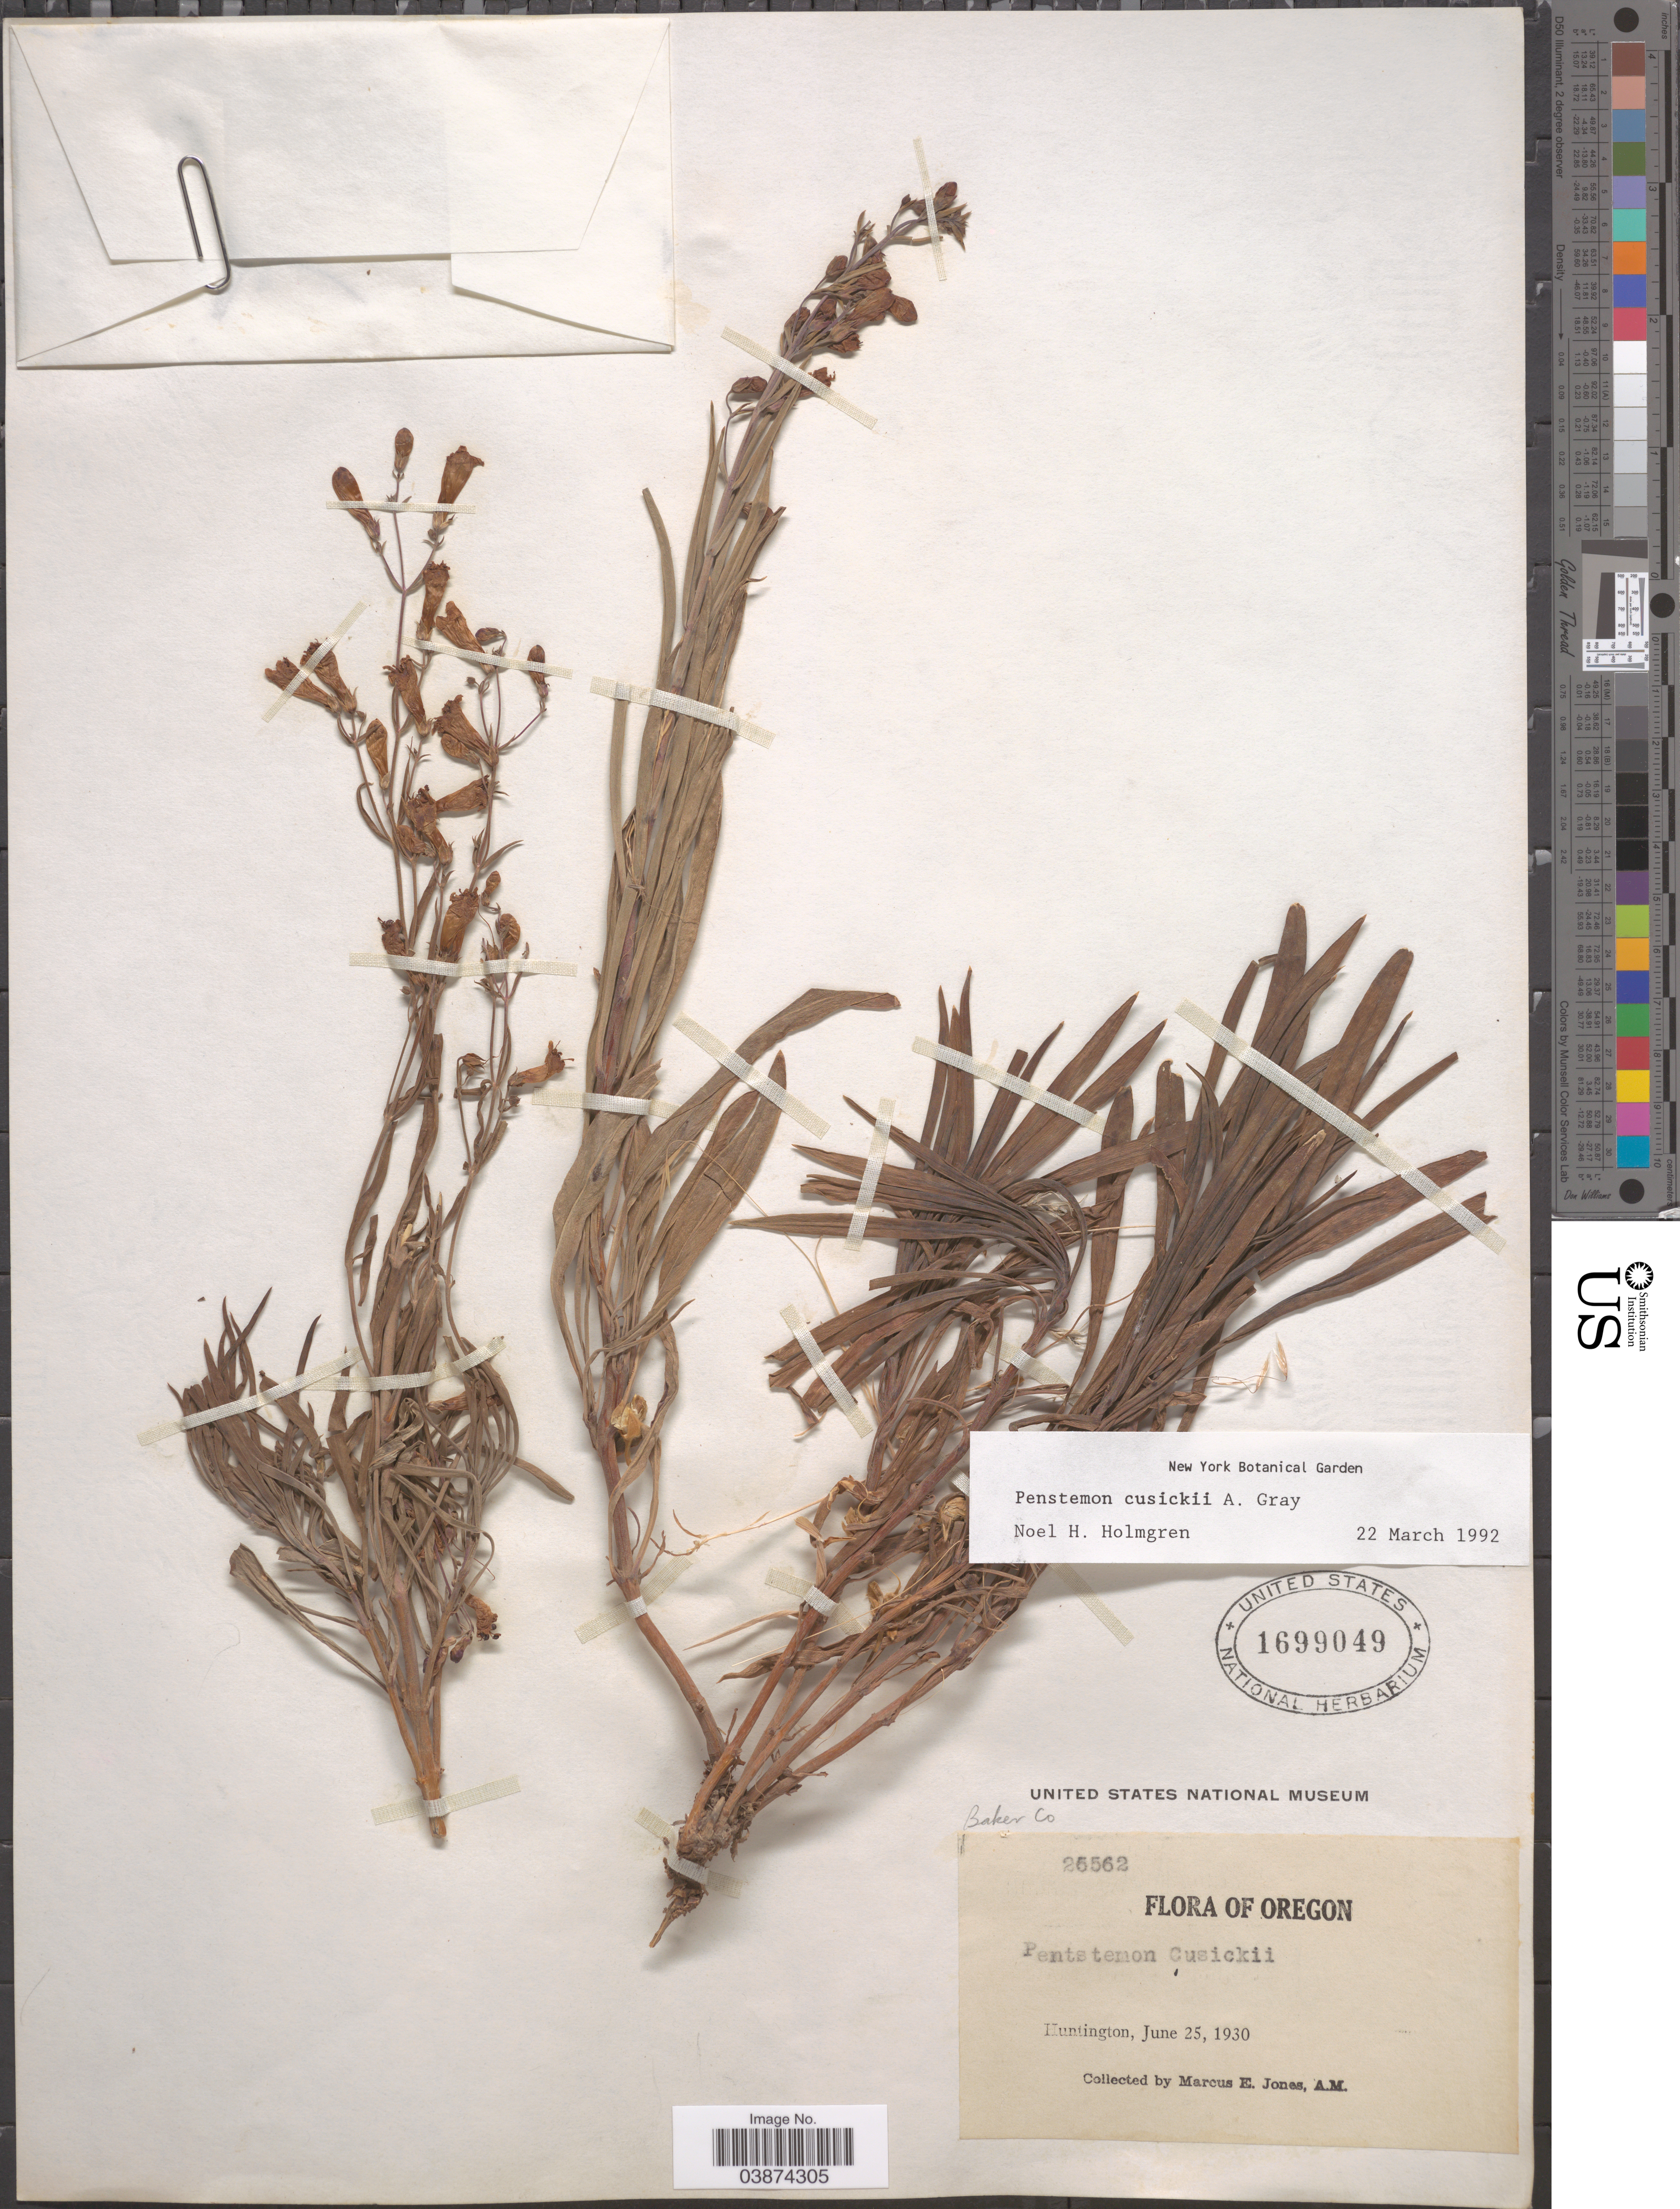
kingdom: Plantae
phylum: Tracheophyta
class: Magnoliopsida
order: Lamiales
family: Plantaginaceae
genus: Penstemon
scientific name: Penstemon cusickii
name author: A. Gray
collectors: M. E. Jones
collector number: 25562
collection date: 1930-06-25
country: United States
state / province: Oregon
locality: Huntington.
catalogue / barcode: US 1699049